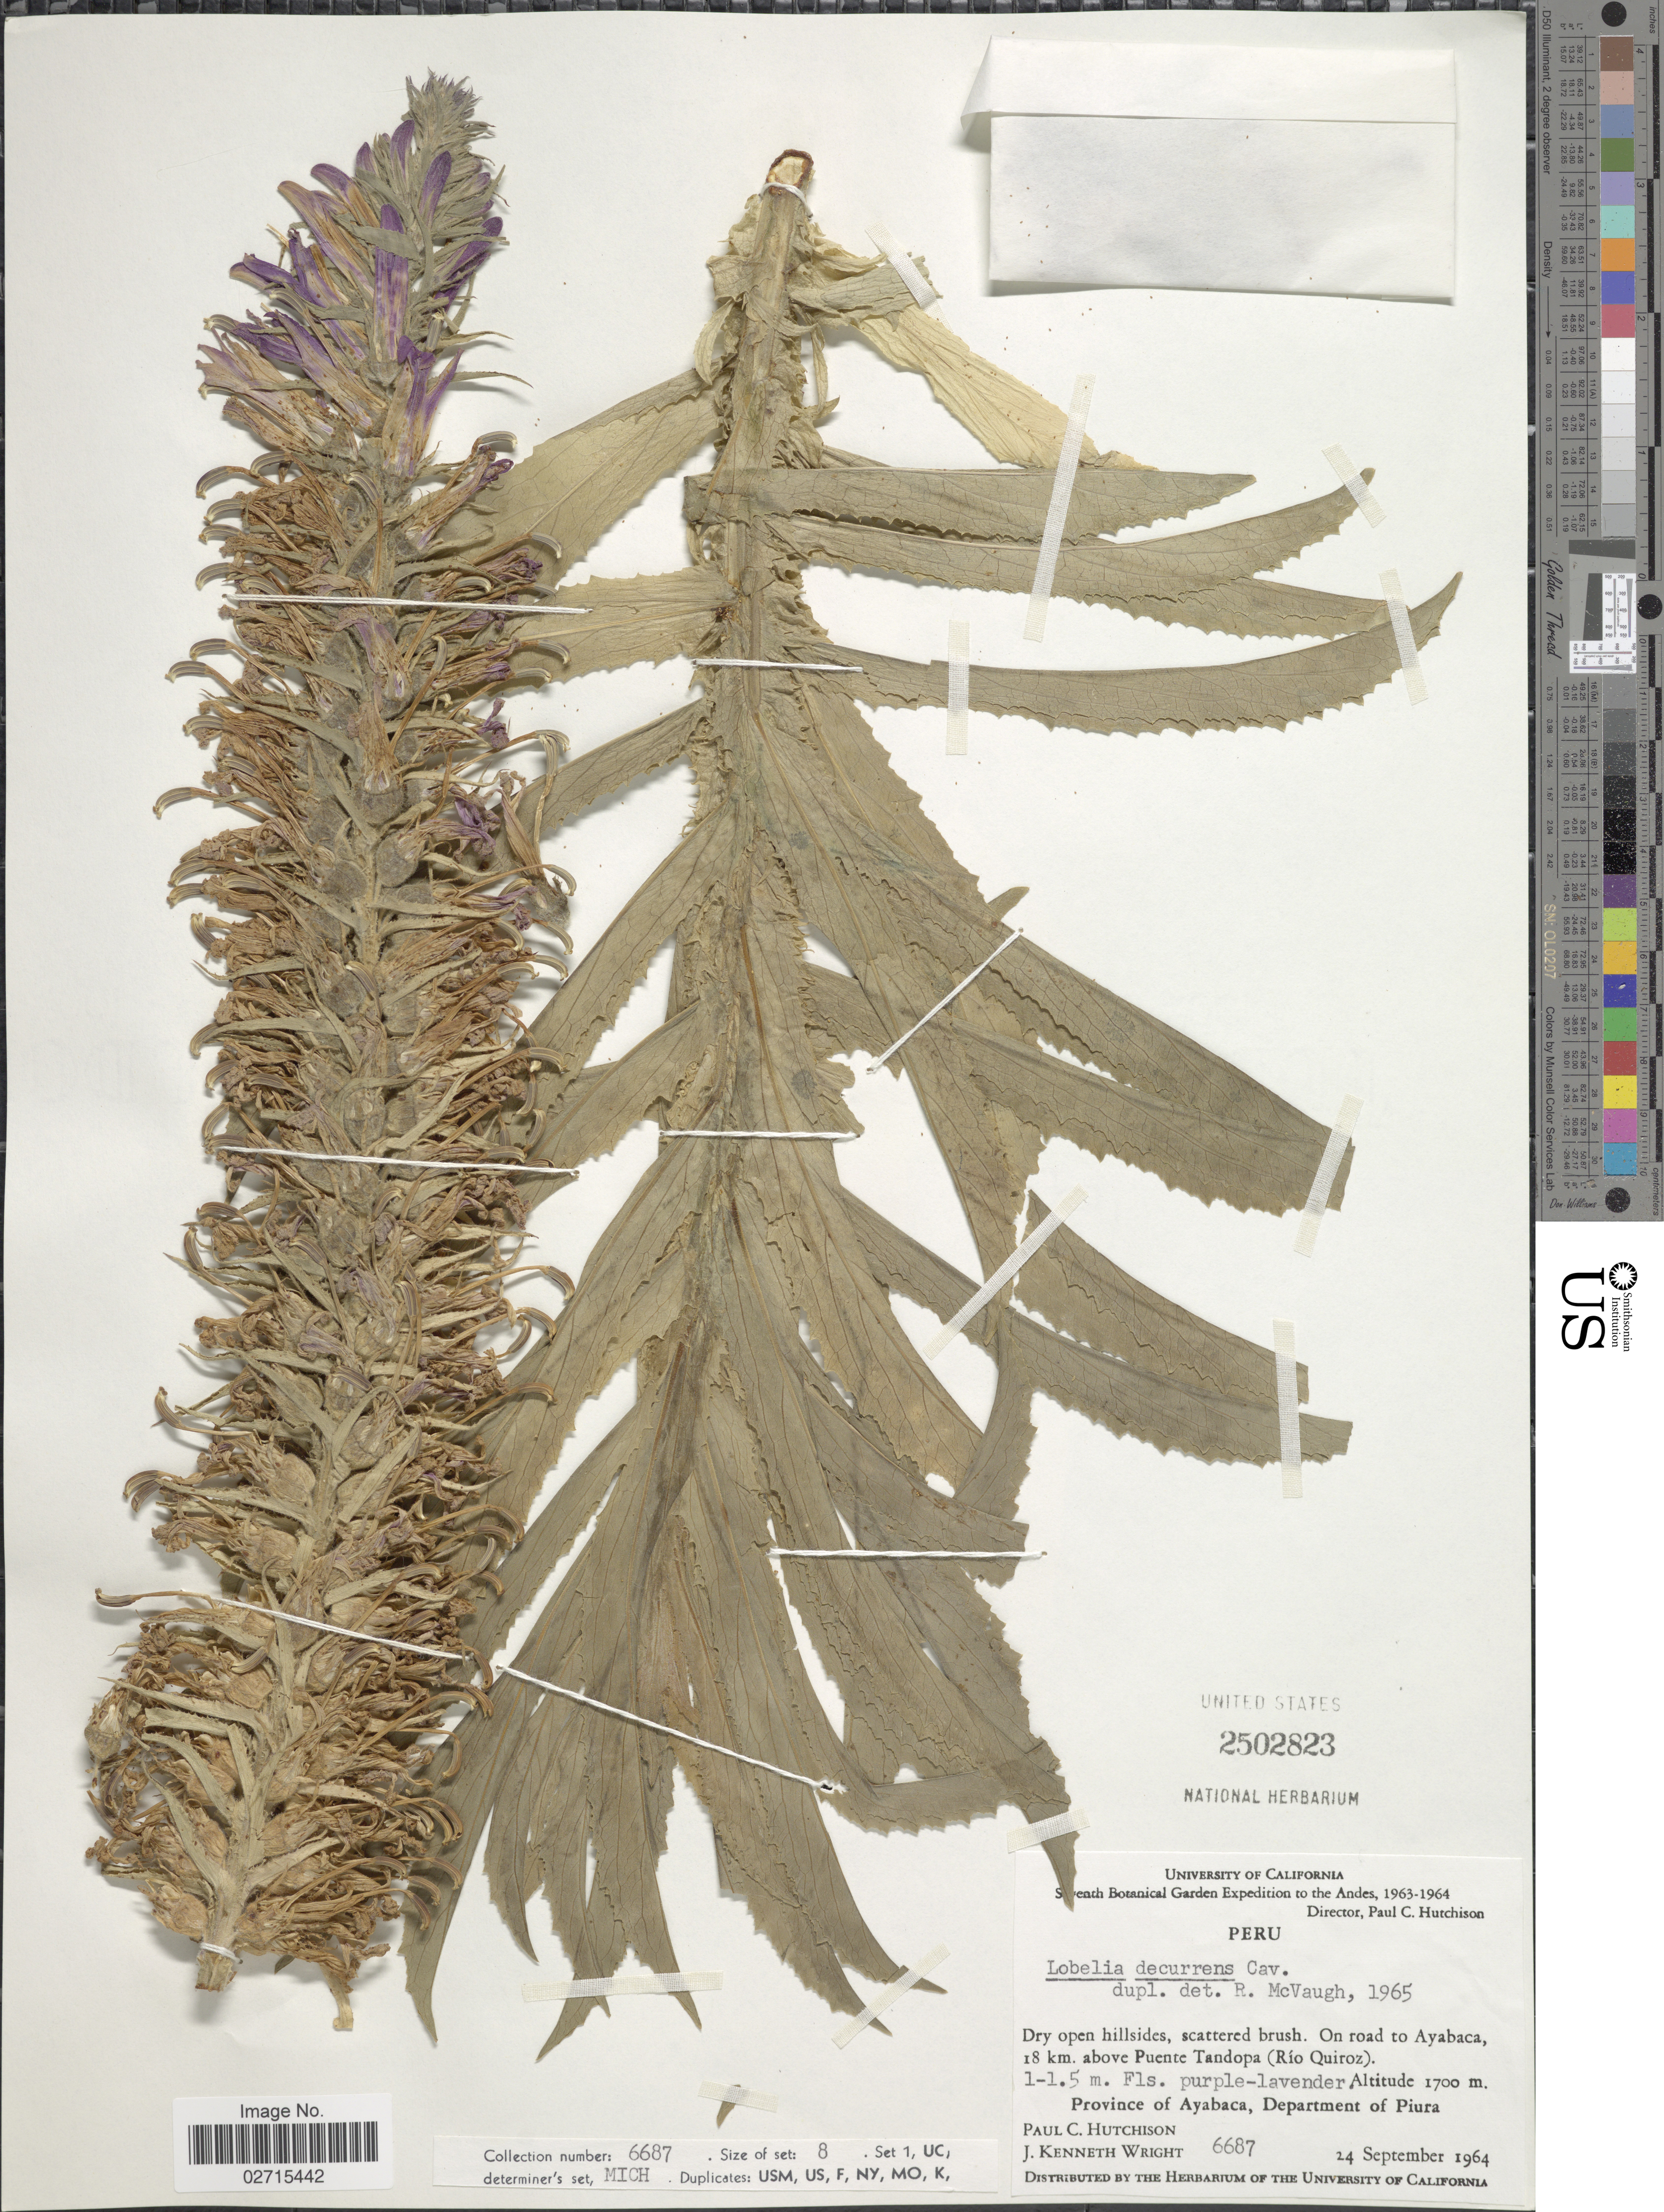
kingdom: Plantae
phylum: Tracheophyta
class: Magnoliopsida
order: Asterales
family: Campanulaceae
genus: Lobelia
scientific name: Lobelia decurrens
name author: Cav.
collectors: P. C. Hutchison & J. K. Wright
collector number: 6687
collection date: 1964-09-24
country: Peru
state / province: Piura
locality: The Andes, Dry open hillside, scattered brush. On road to Ayabava, 18 km above Puente Tandopa (Río Quiroz), Province of Ayabaca, Department of Piura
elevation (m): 1700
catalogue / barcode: US 2502823